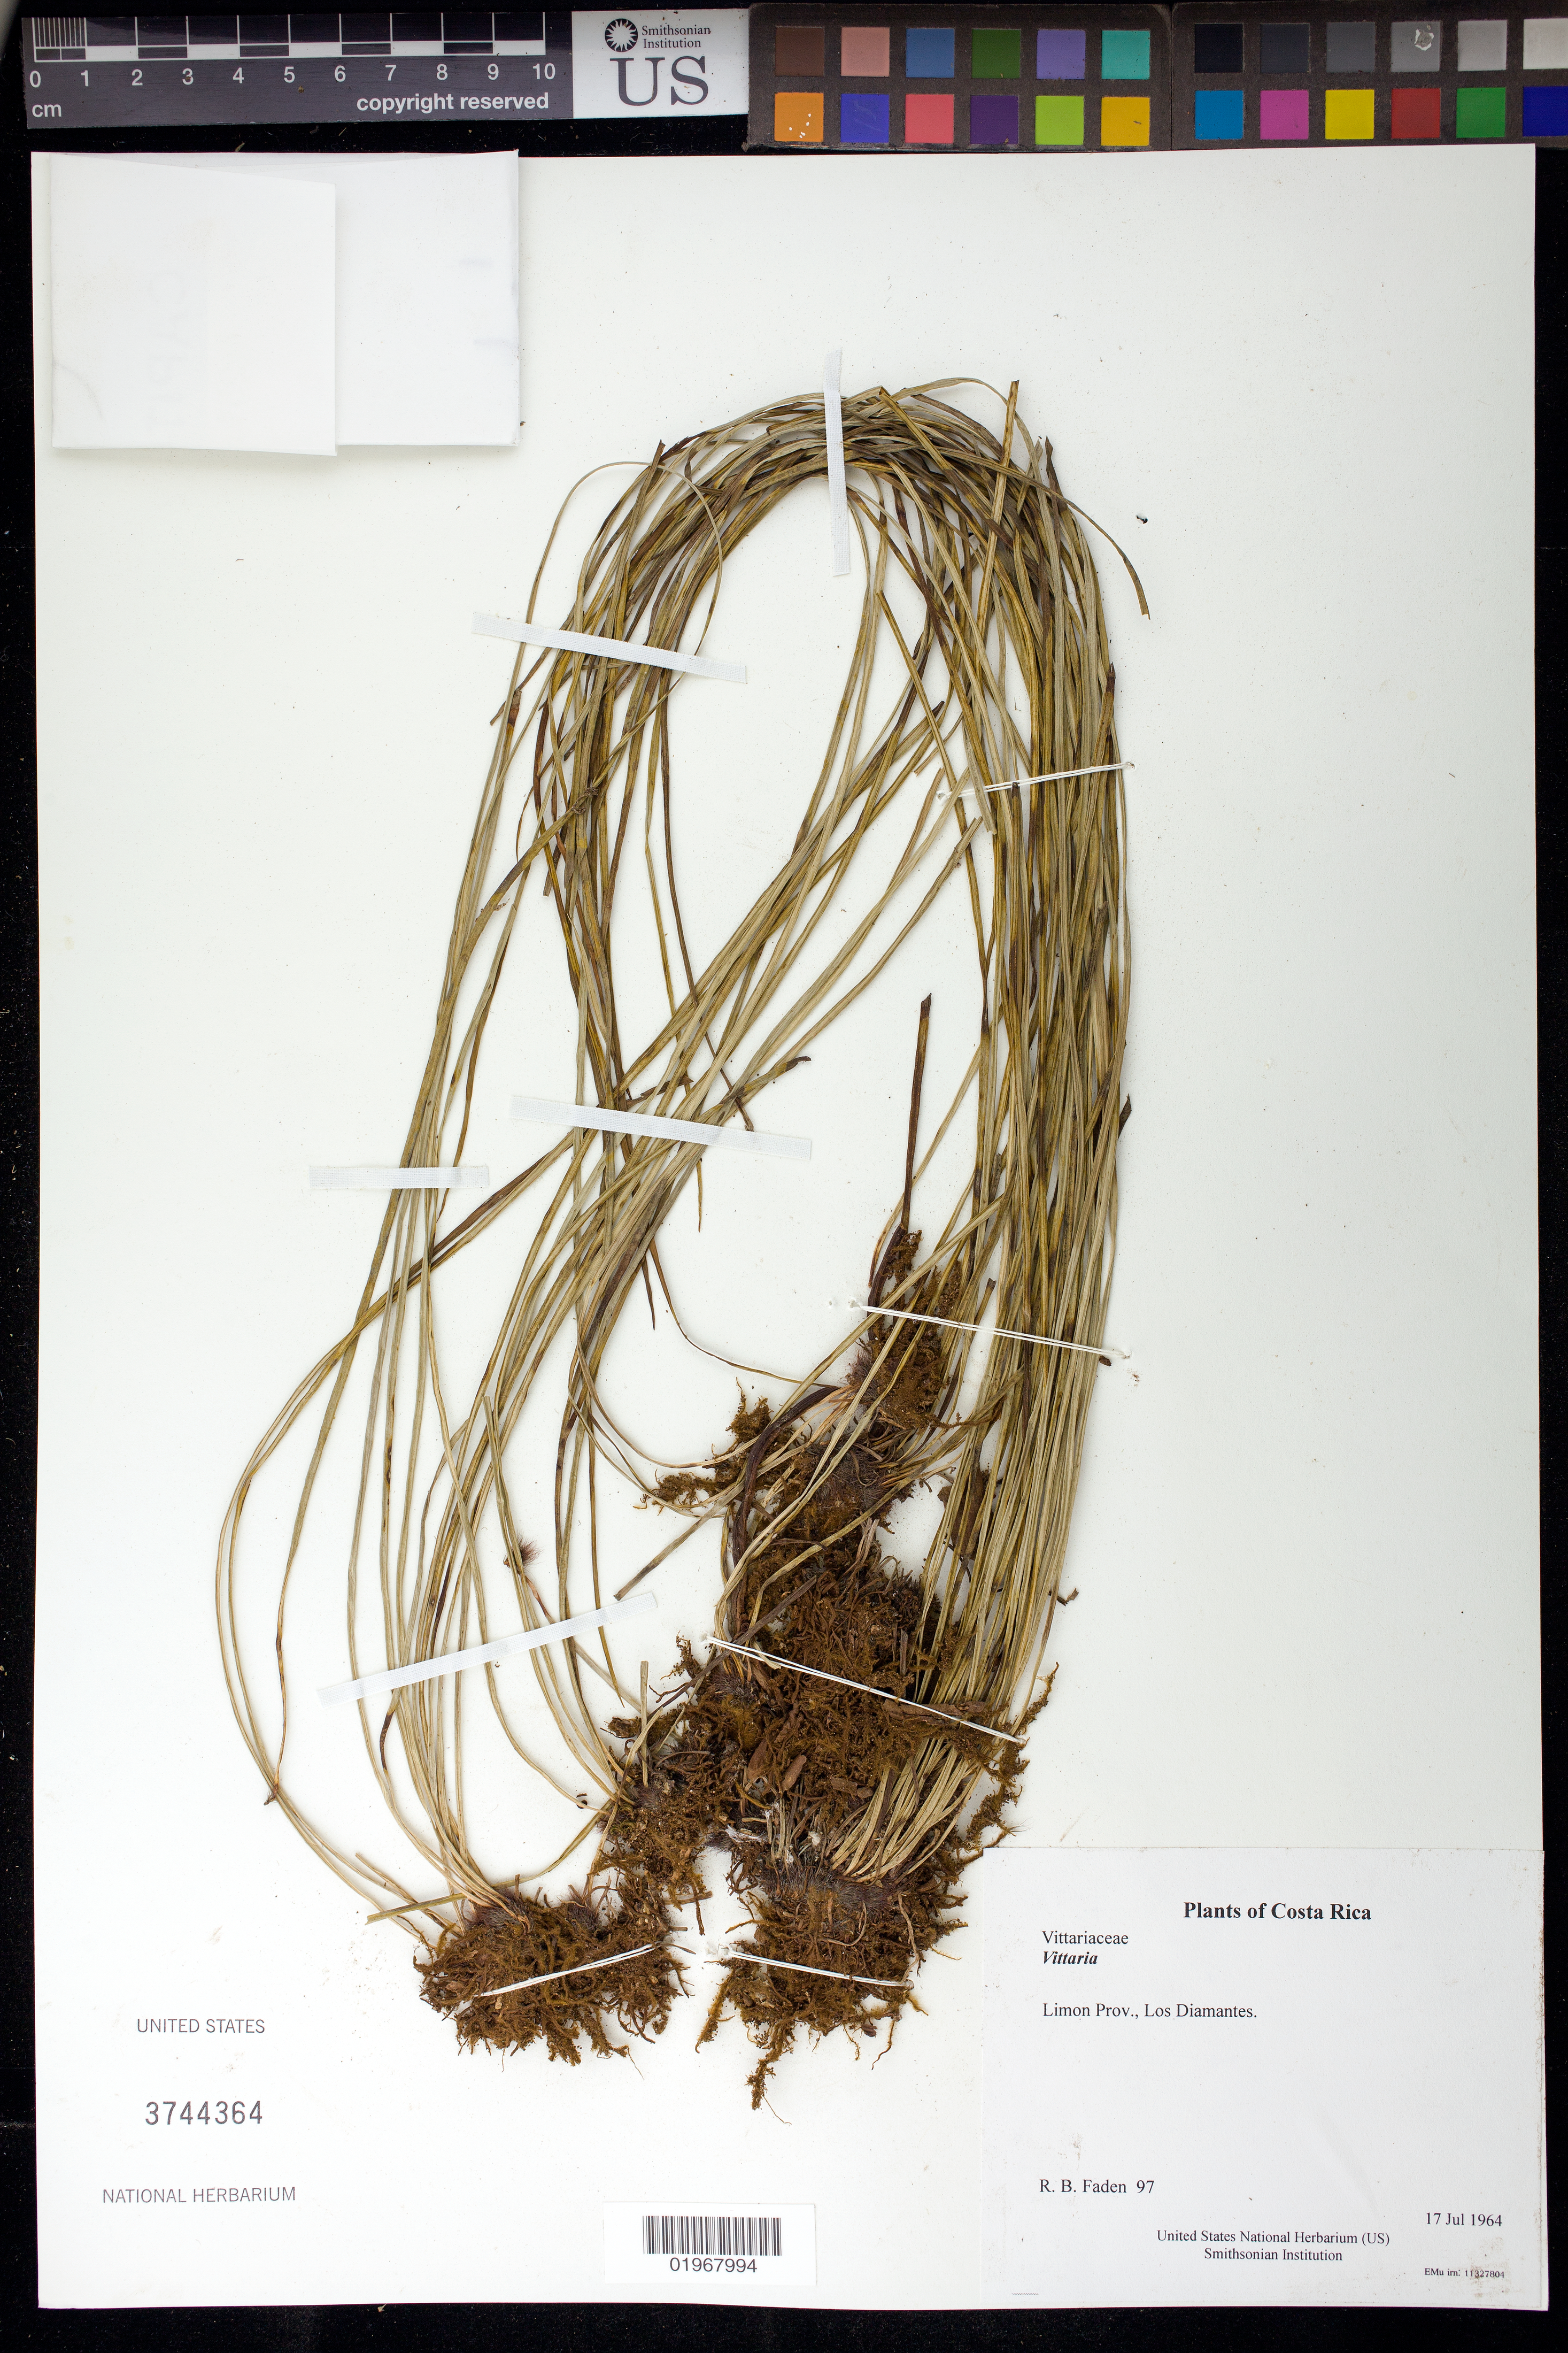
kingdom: Plantae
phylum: Tracheophyta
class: Polypodiopsida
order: Polypodiales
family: Pteridaceae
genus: Vittaria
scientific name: Vittaria sp.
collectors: R. B. Faden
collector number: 97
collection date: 1964-07-17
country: Costa Rica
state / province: Limon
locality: Los Diamantes.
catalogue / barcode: US 3744364